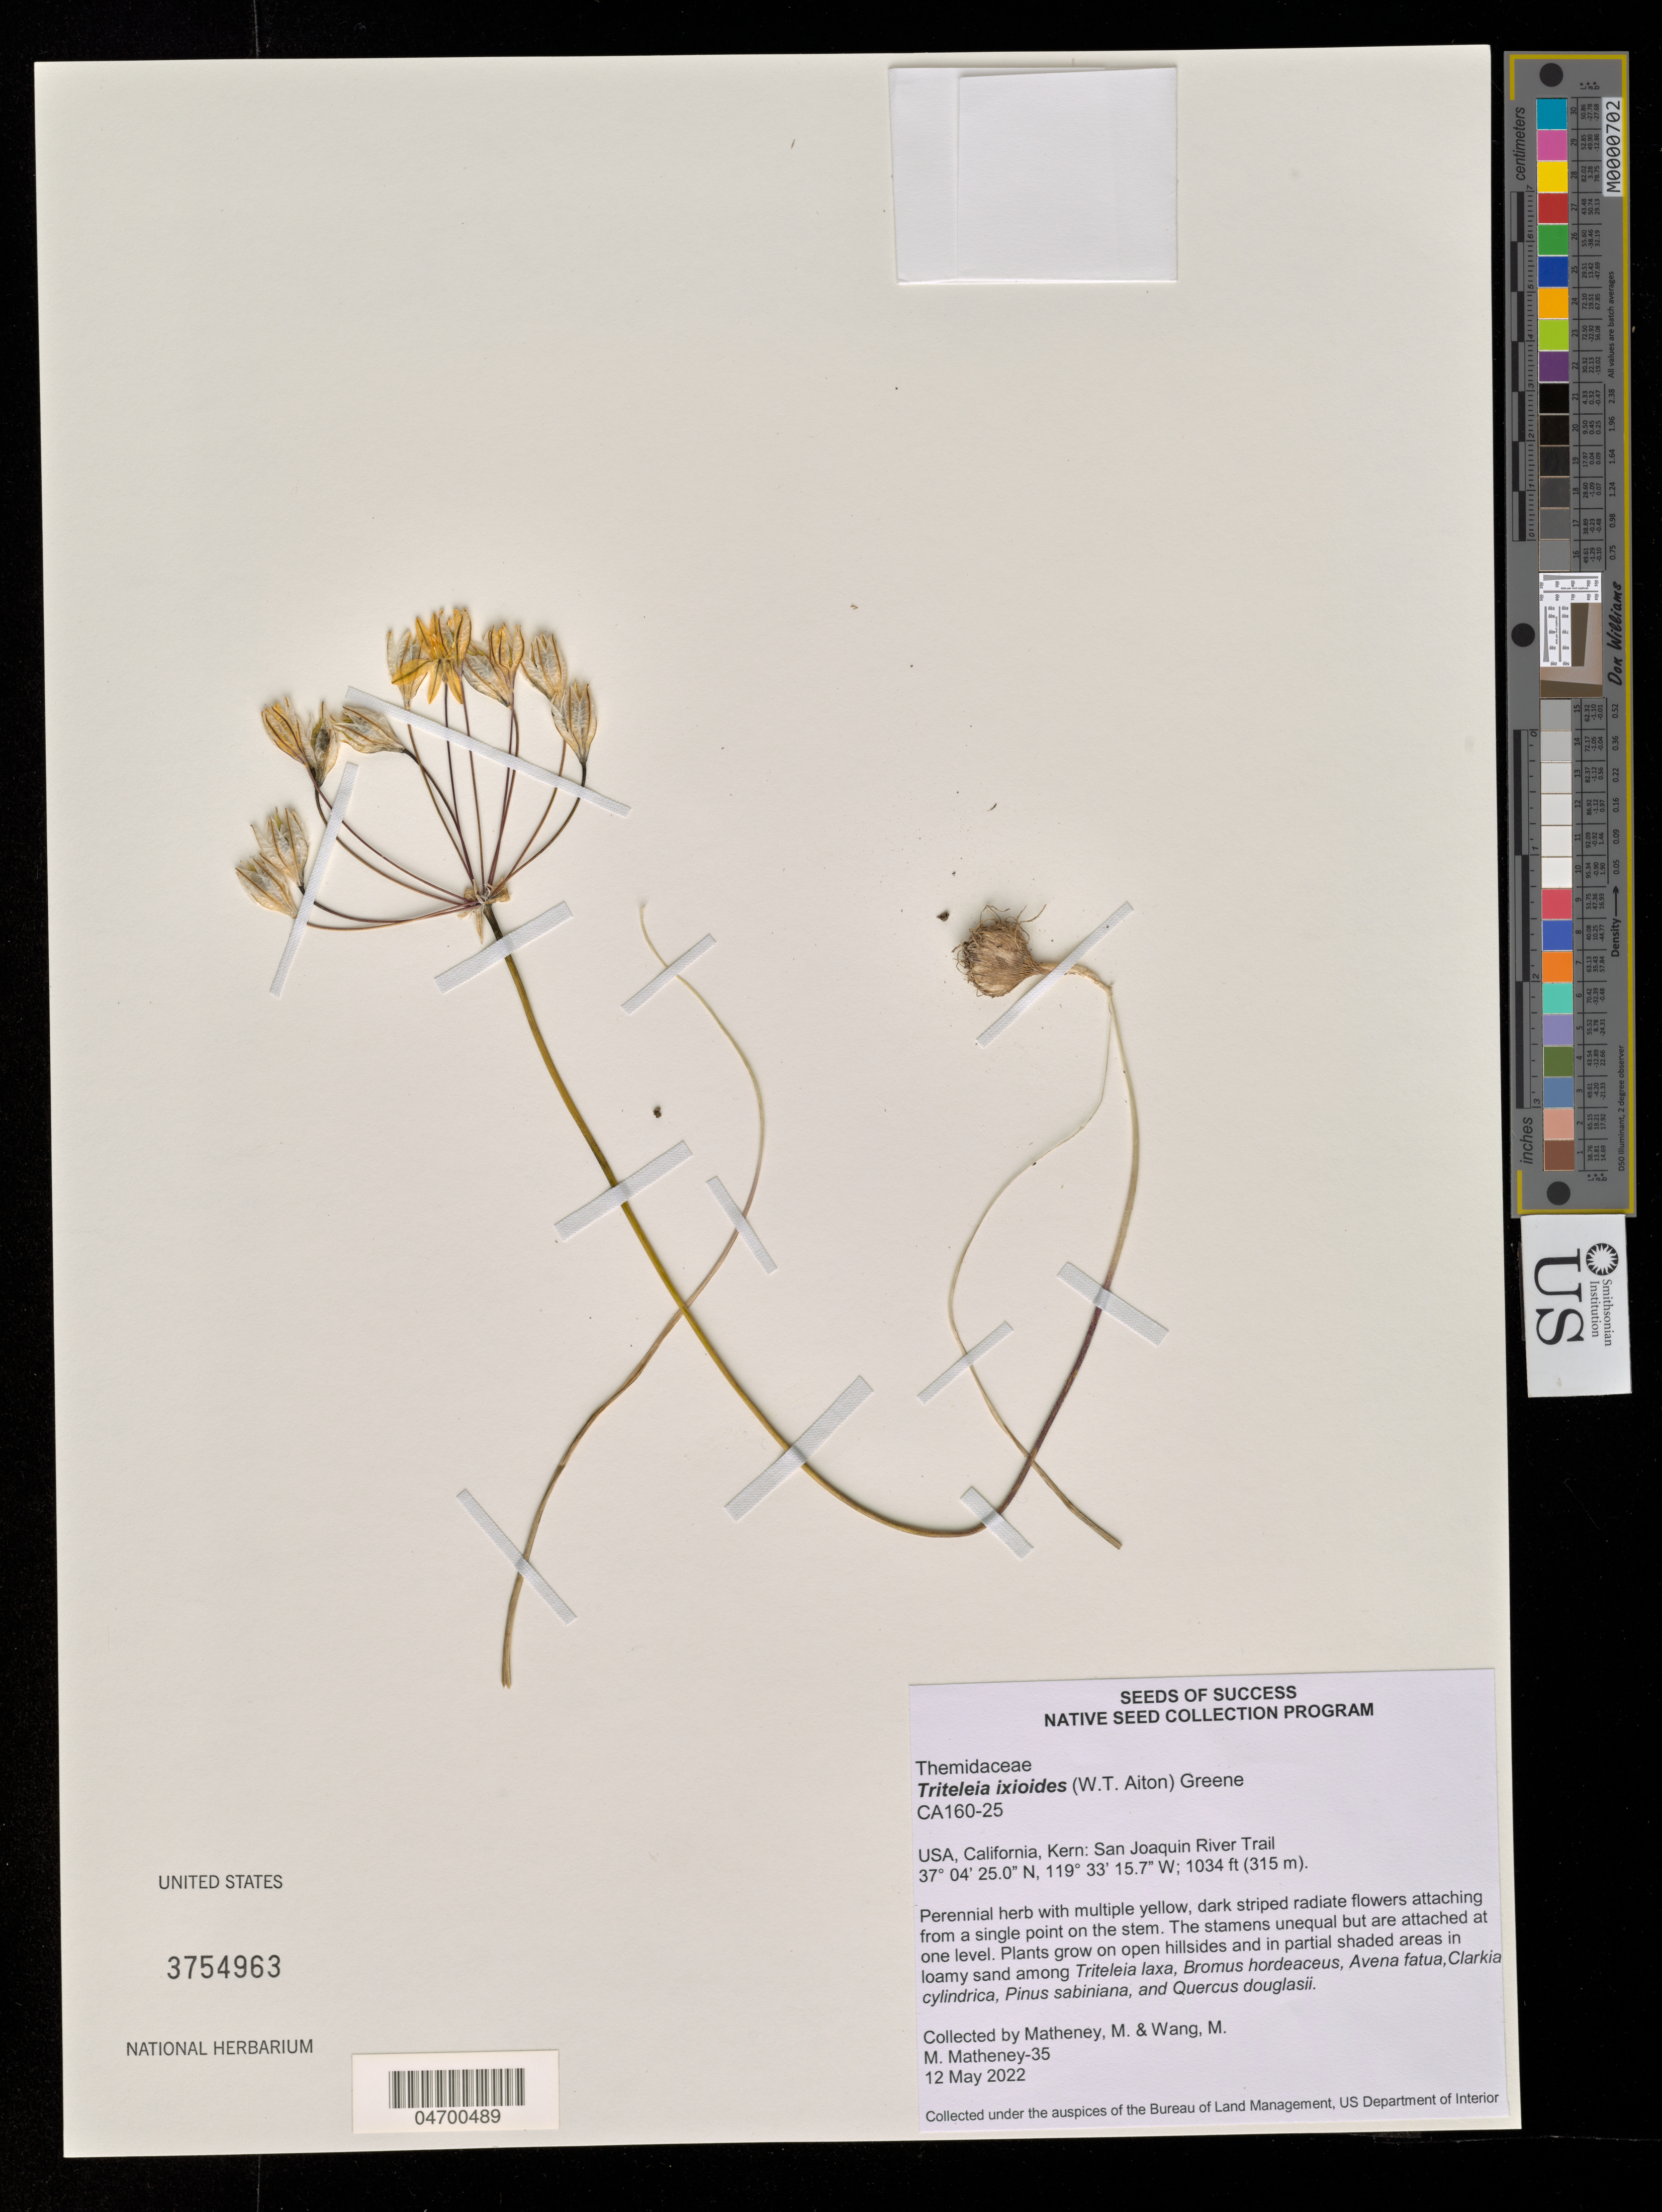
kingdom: Plantae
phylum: Tracheophyta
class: Liliopsida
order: Asparagales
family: Asparagaceae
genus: Triteleia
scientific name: Triteleia ixioides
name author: (R. Br.) Greene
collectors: H. Collins & M. Wang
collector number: M. Matheney-35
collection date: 2022-05-12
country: United States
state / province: California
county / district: Kern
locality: Kern: San Joaquin River Trail.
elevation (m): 315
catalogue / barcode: US 3754963